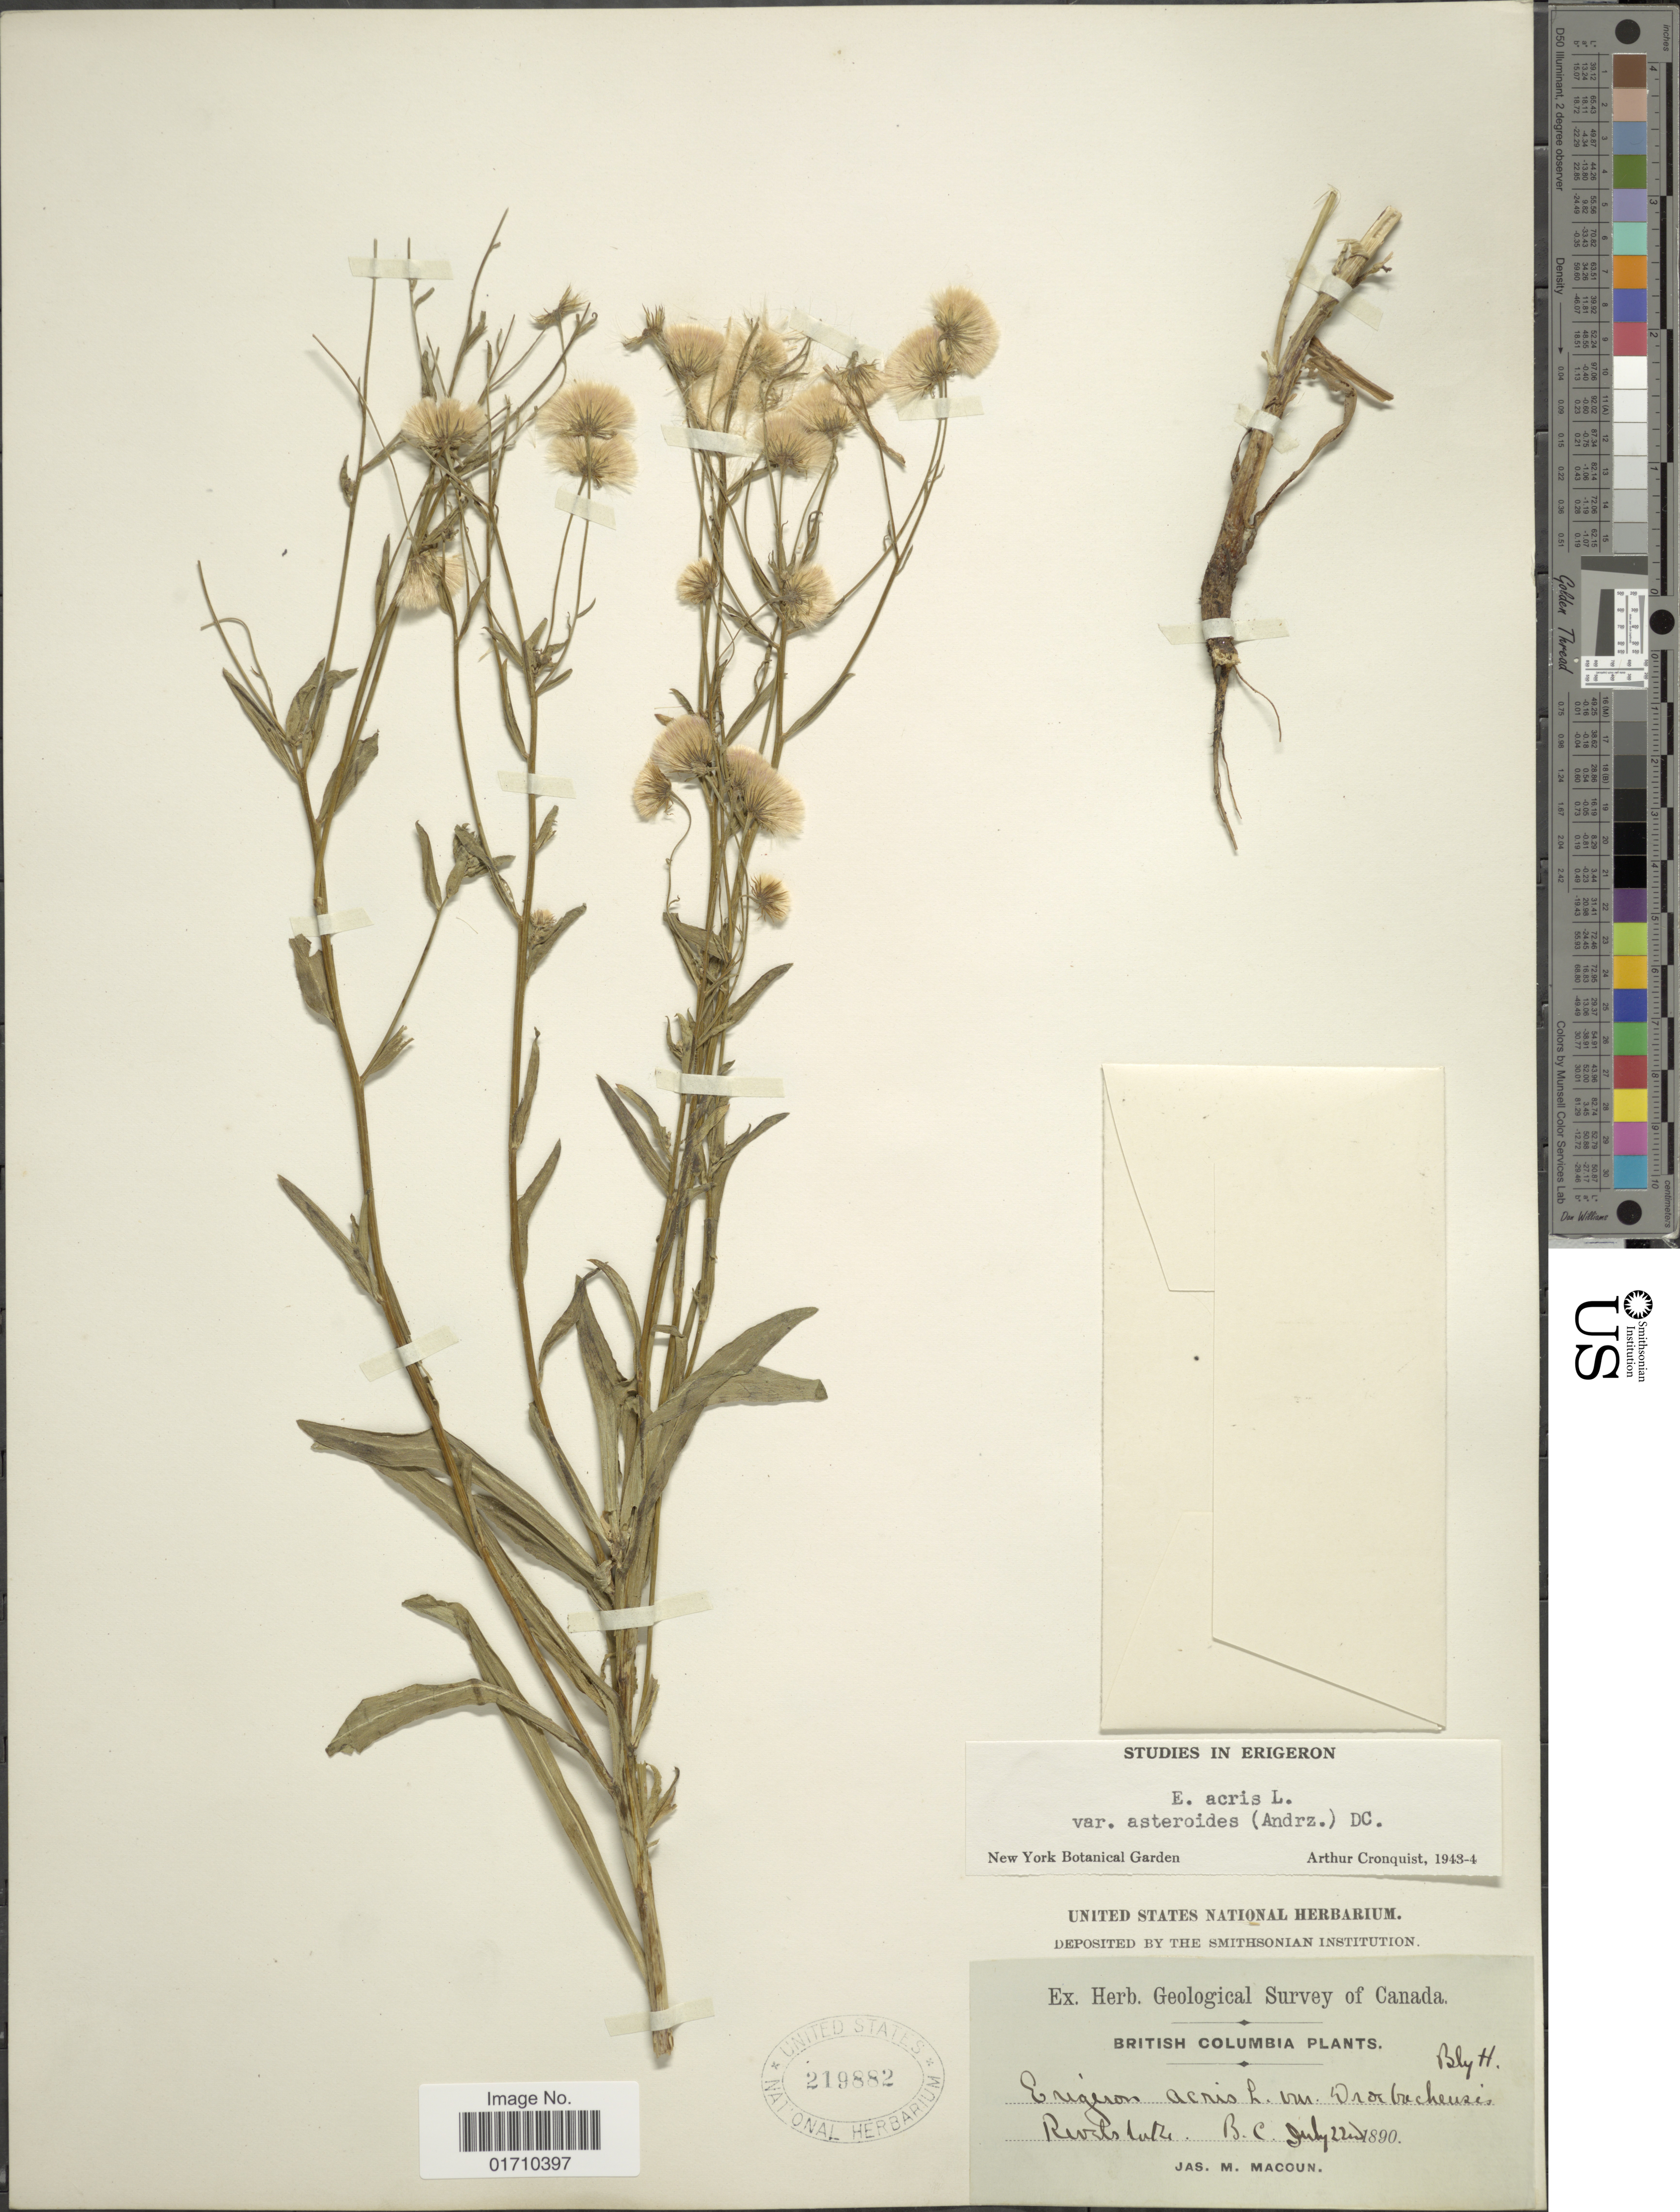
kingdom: Plantae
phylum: Tracheophyta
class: Magnoliopsida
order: Asterales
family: Asteraceae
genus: Erigeron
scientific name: Erigeron acris var. asteroides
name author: (Andrz.) DC.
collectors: J. M. Macoun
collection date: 1890-07-22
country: Canada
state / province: British Columbia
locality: Revels Lake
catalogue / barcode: US 219882